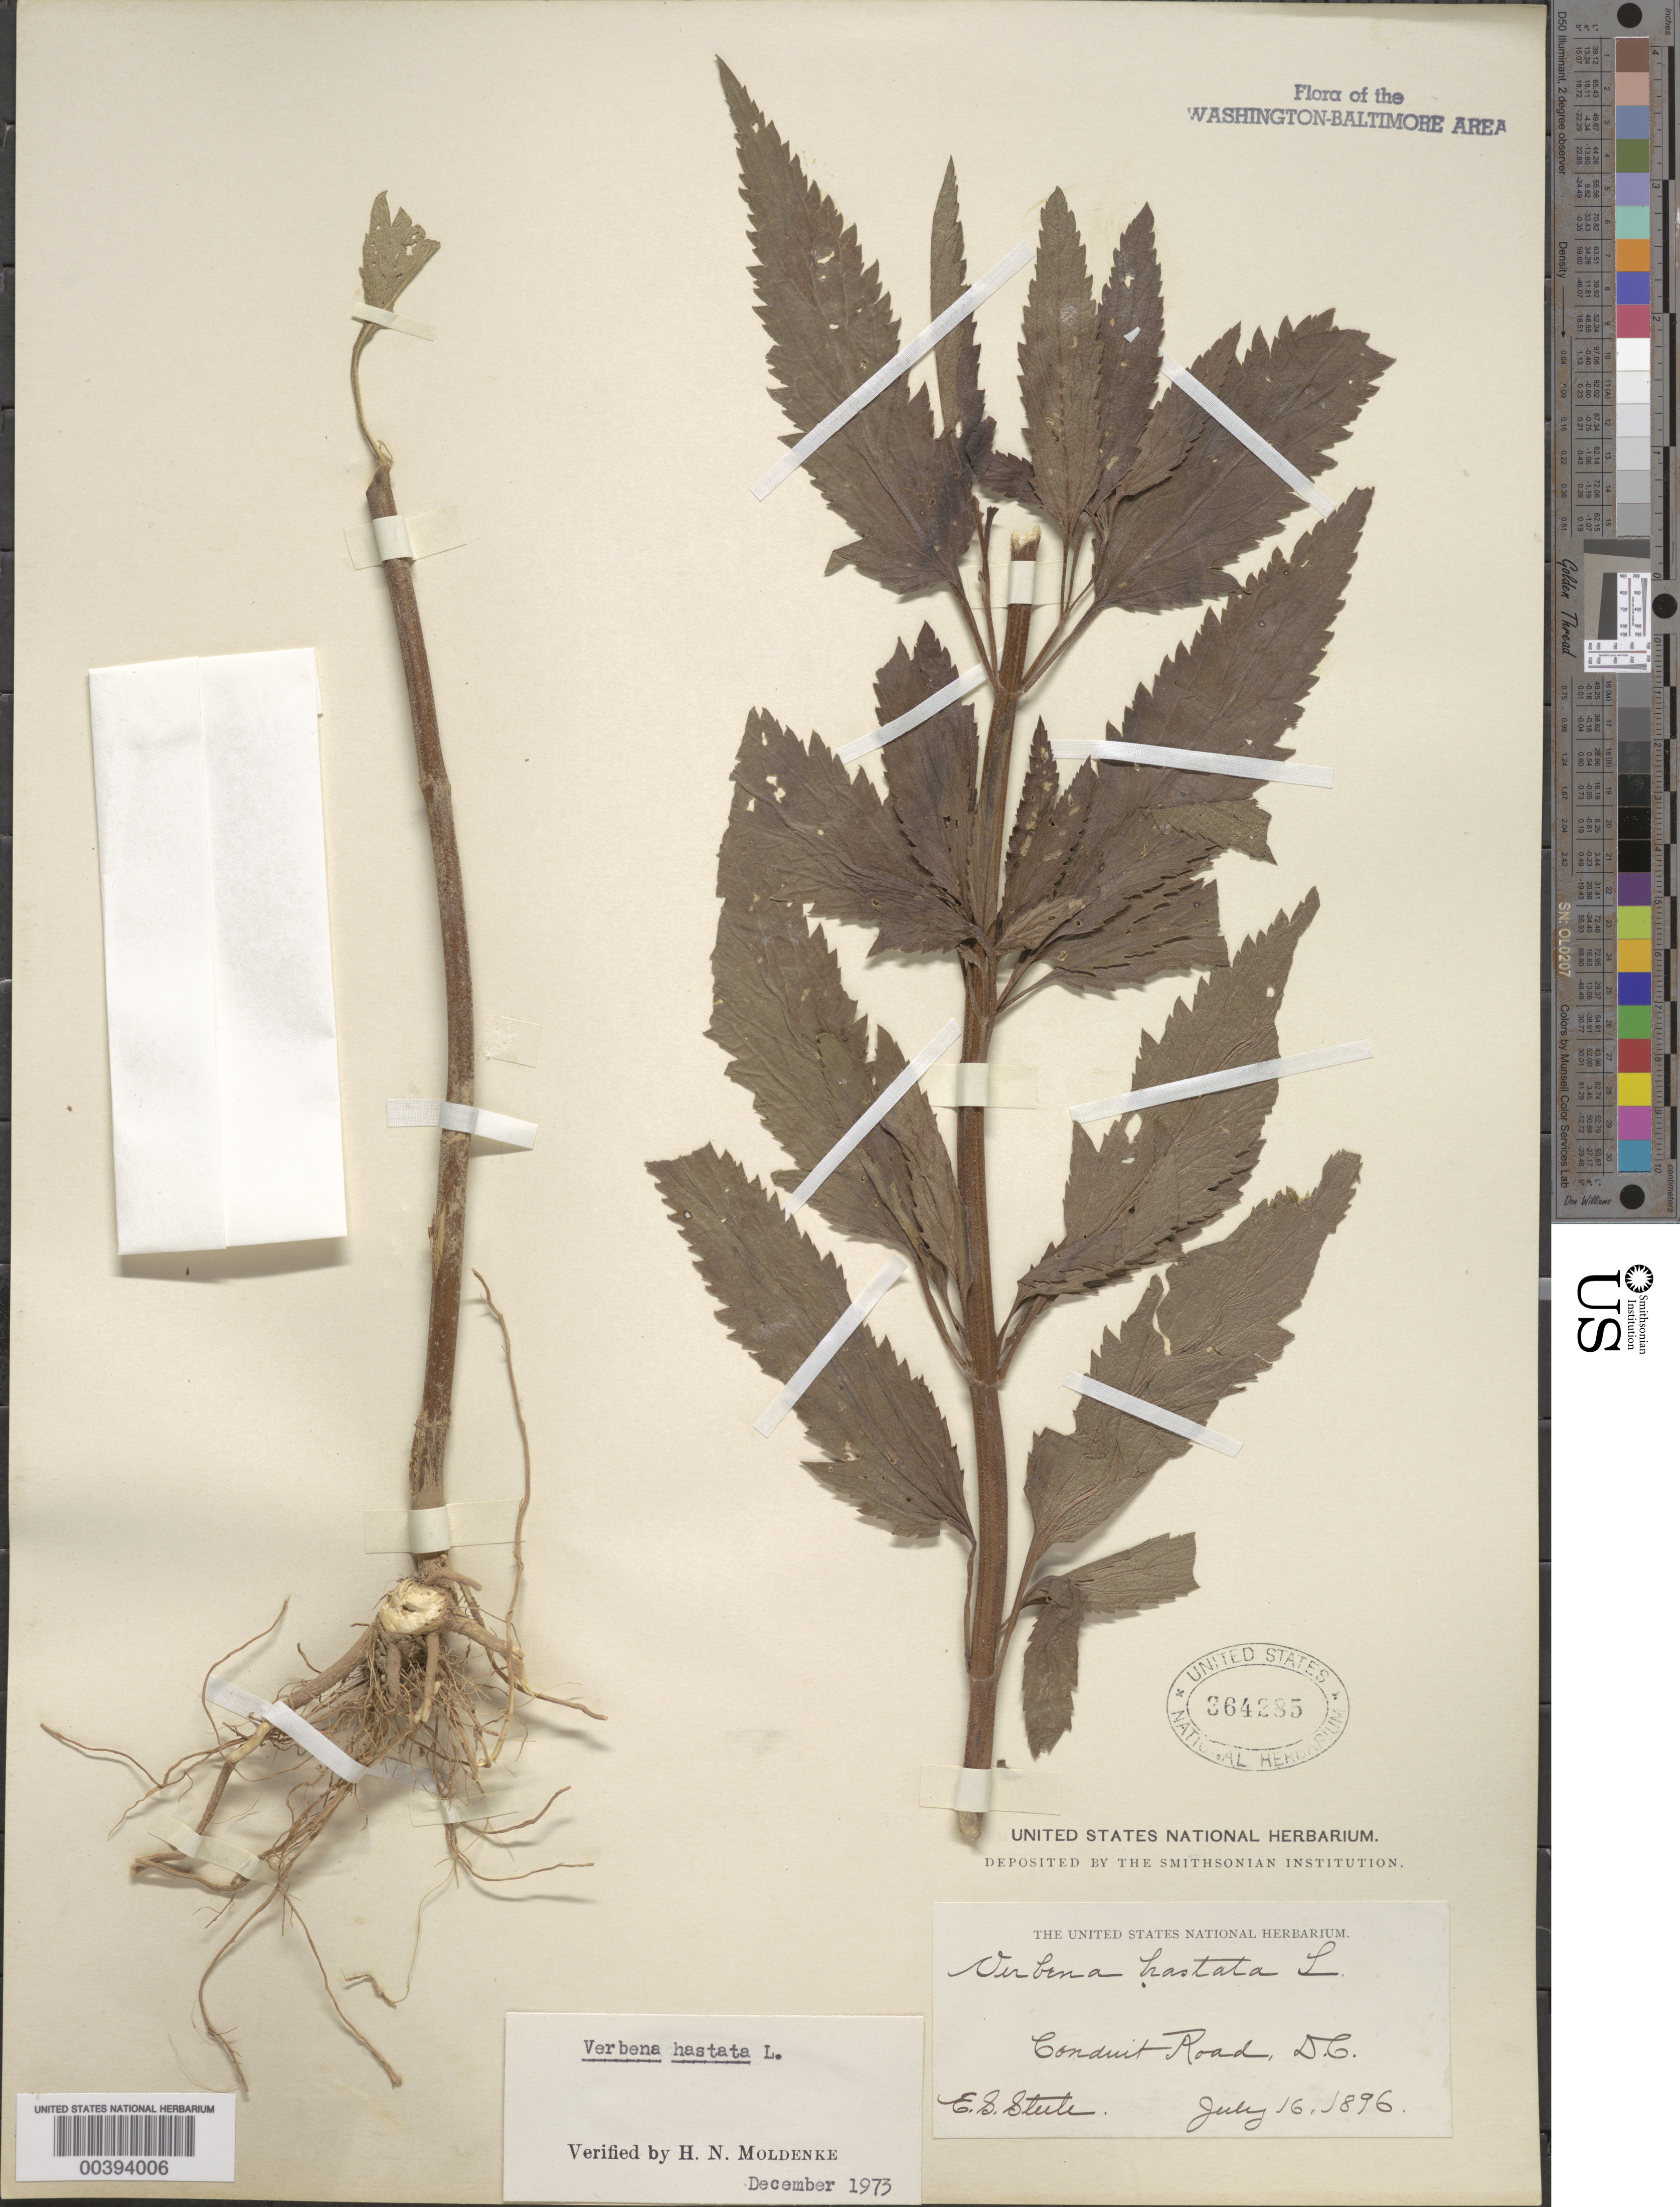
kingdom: Plantae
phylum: Tracheophyta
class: Magnoliopsida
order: Lamiales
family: Verbenaceae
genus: Verbena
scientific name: Verbena hastata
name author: L.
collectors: E. Steele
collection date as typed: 16 Jul 1896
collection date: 1896-07-16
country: United States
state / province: Maryland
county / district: Montgomery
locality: Conduit Road (Macarthur Blvd.)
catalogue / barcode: US 364285